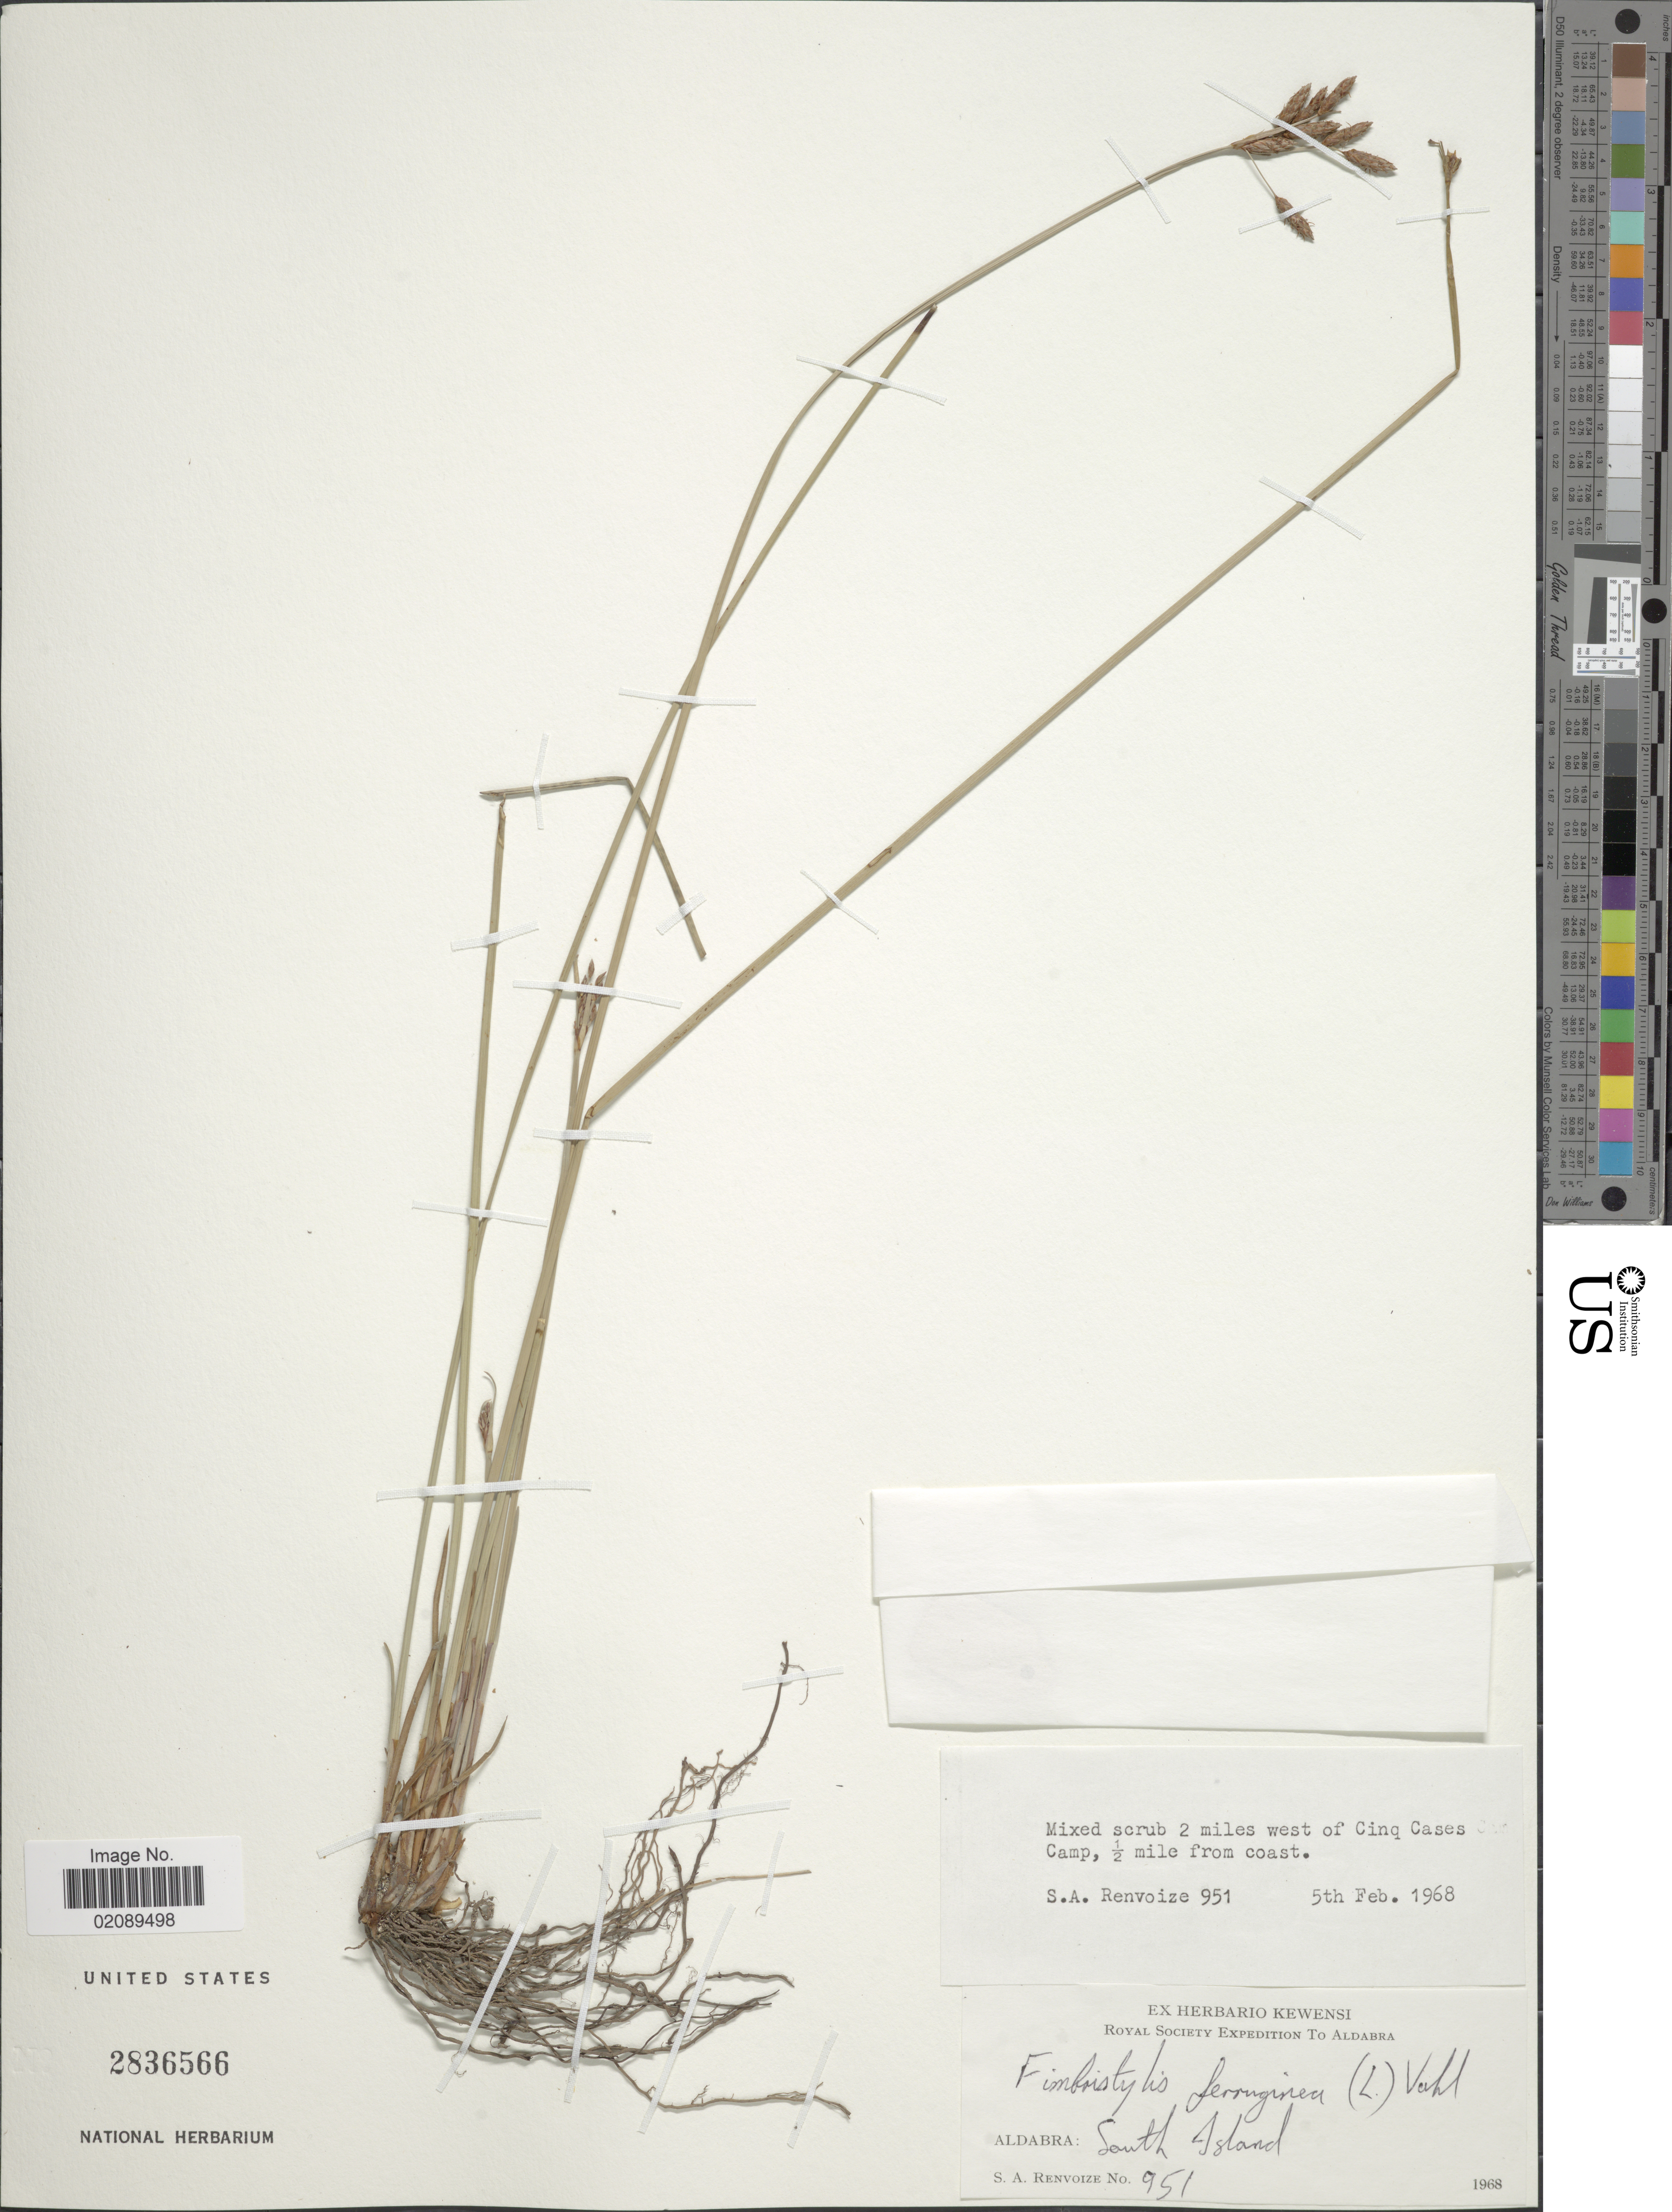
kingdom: Plantae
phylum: Tracheophyta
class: Liliopsida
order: Poales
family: Cyperaceae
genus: Fimbristylis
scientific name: Fimbristylis ferruginea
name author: (L.) Vahl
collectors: S. A. Renvoize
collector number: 951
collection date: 1968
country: Seychelles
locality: Aldabra: South Island, Royal Society to Aldabra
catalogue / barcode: US 2836566